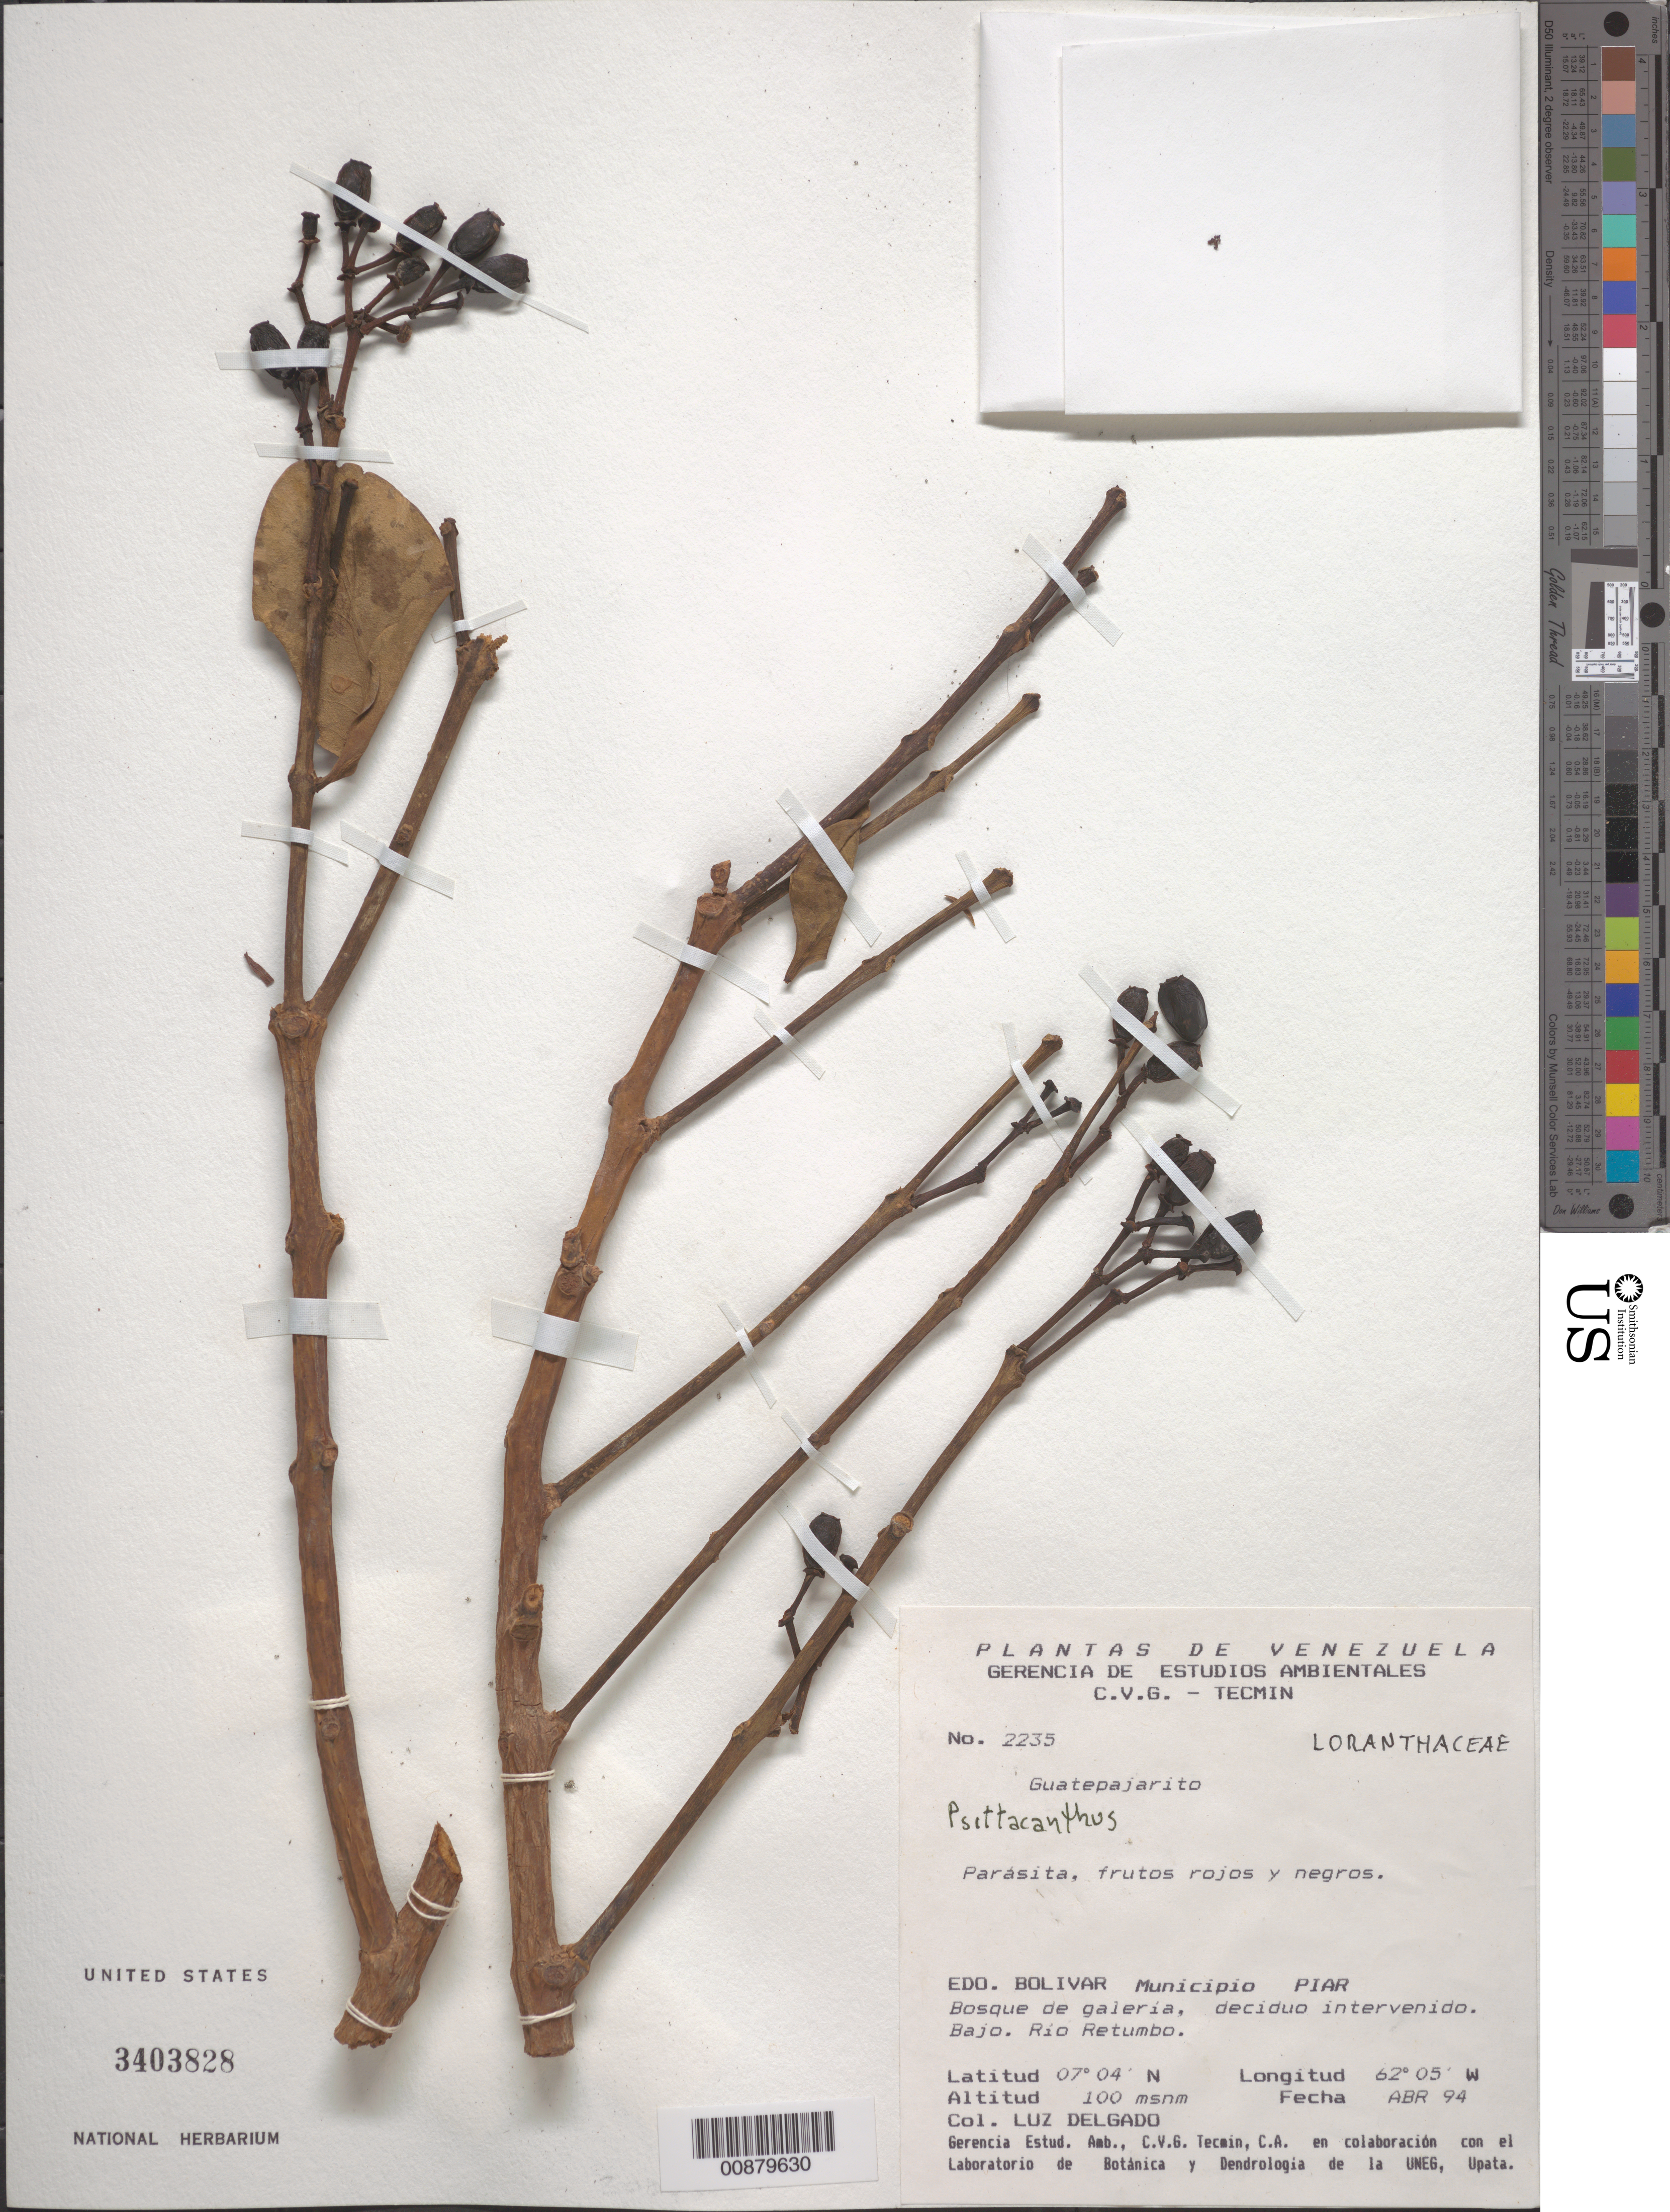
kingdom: Plantae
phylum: Tracheophyta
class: Magnoliopsida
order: Santalales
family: Loranthaceae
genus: Psittacanthus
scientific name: Psittacanthus sp.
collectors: L. Delgado V.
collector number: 2235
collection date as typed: Apr-94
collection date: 1994-04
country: Venezuela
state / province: Bolívar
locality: Mun. Piar, Bajo Rio Retumbo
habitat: Bosque de galeria, deciduo intervenido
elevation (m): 100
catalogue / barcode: US 3403828